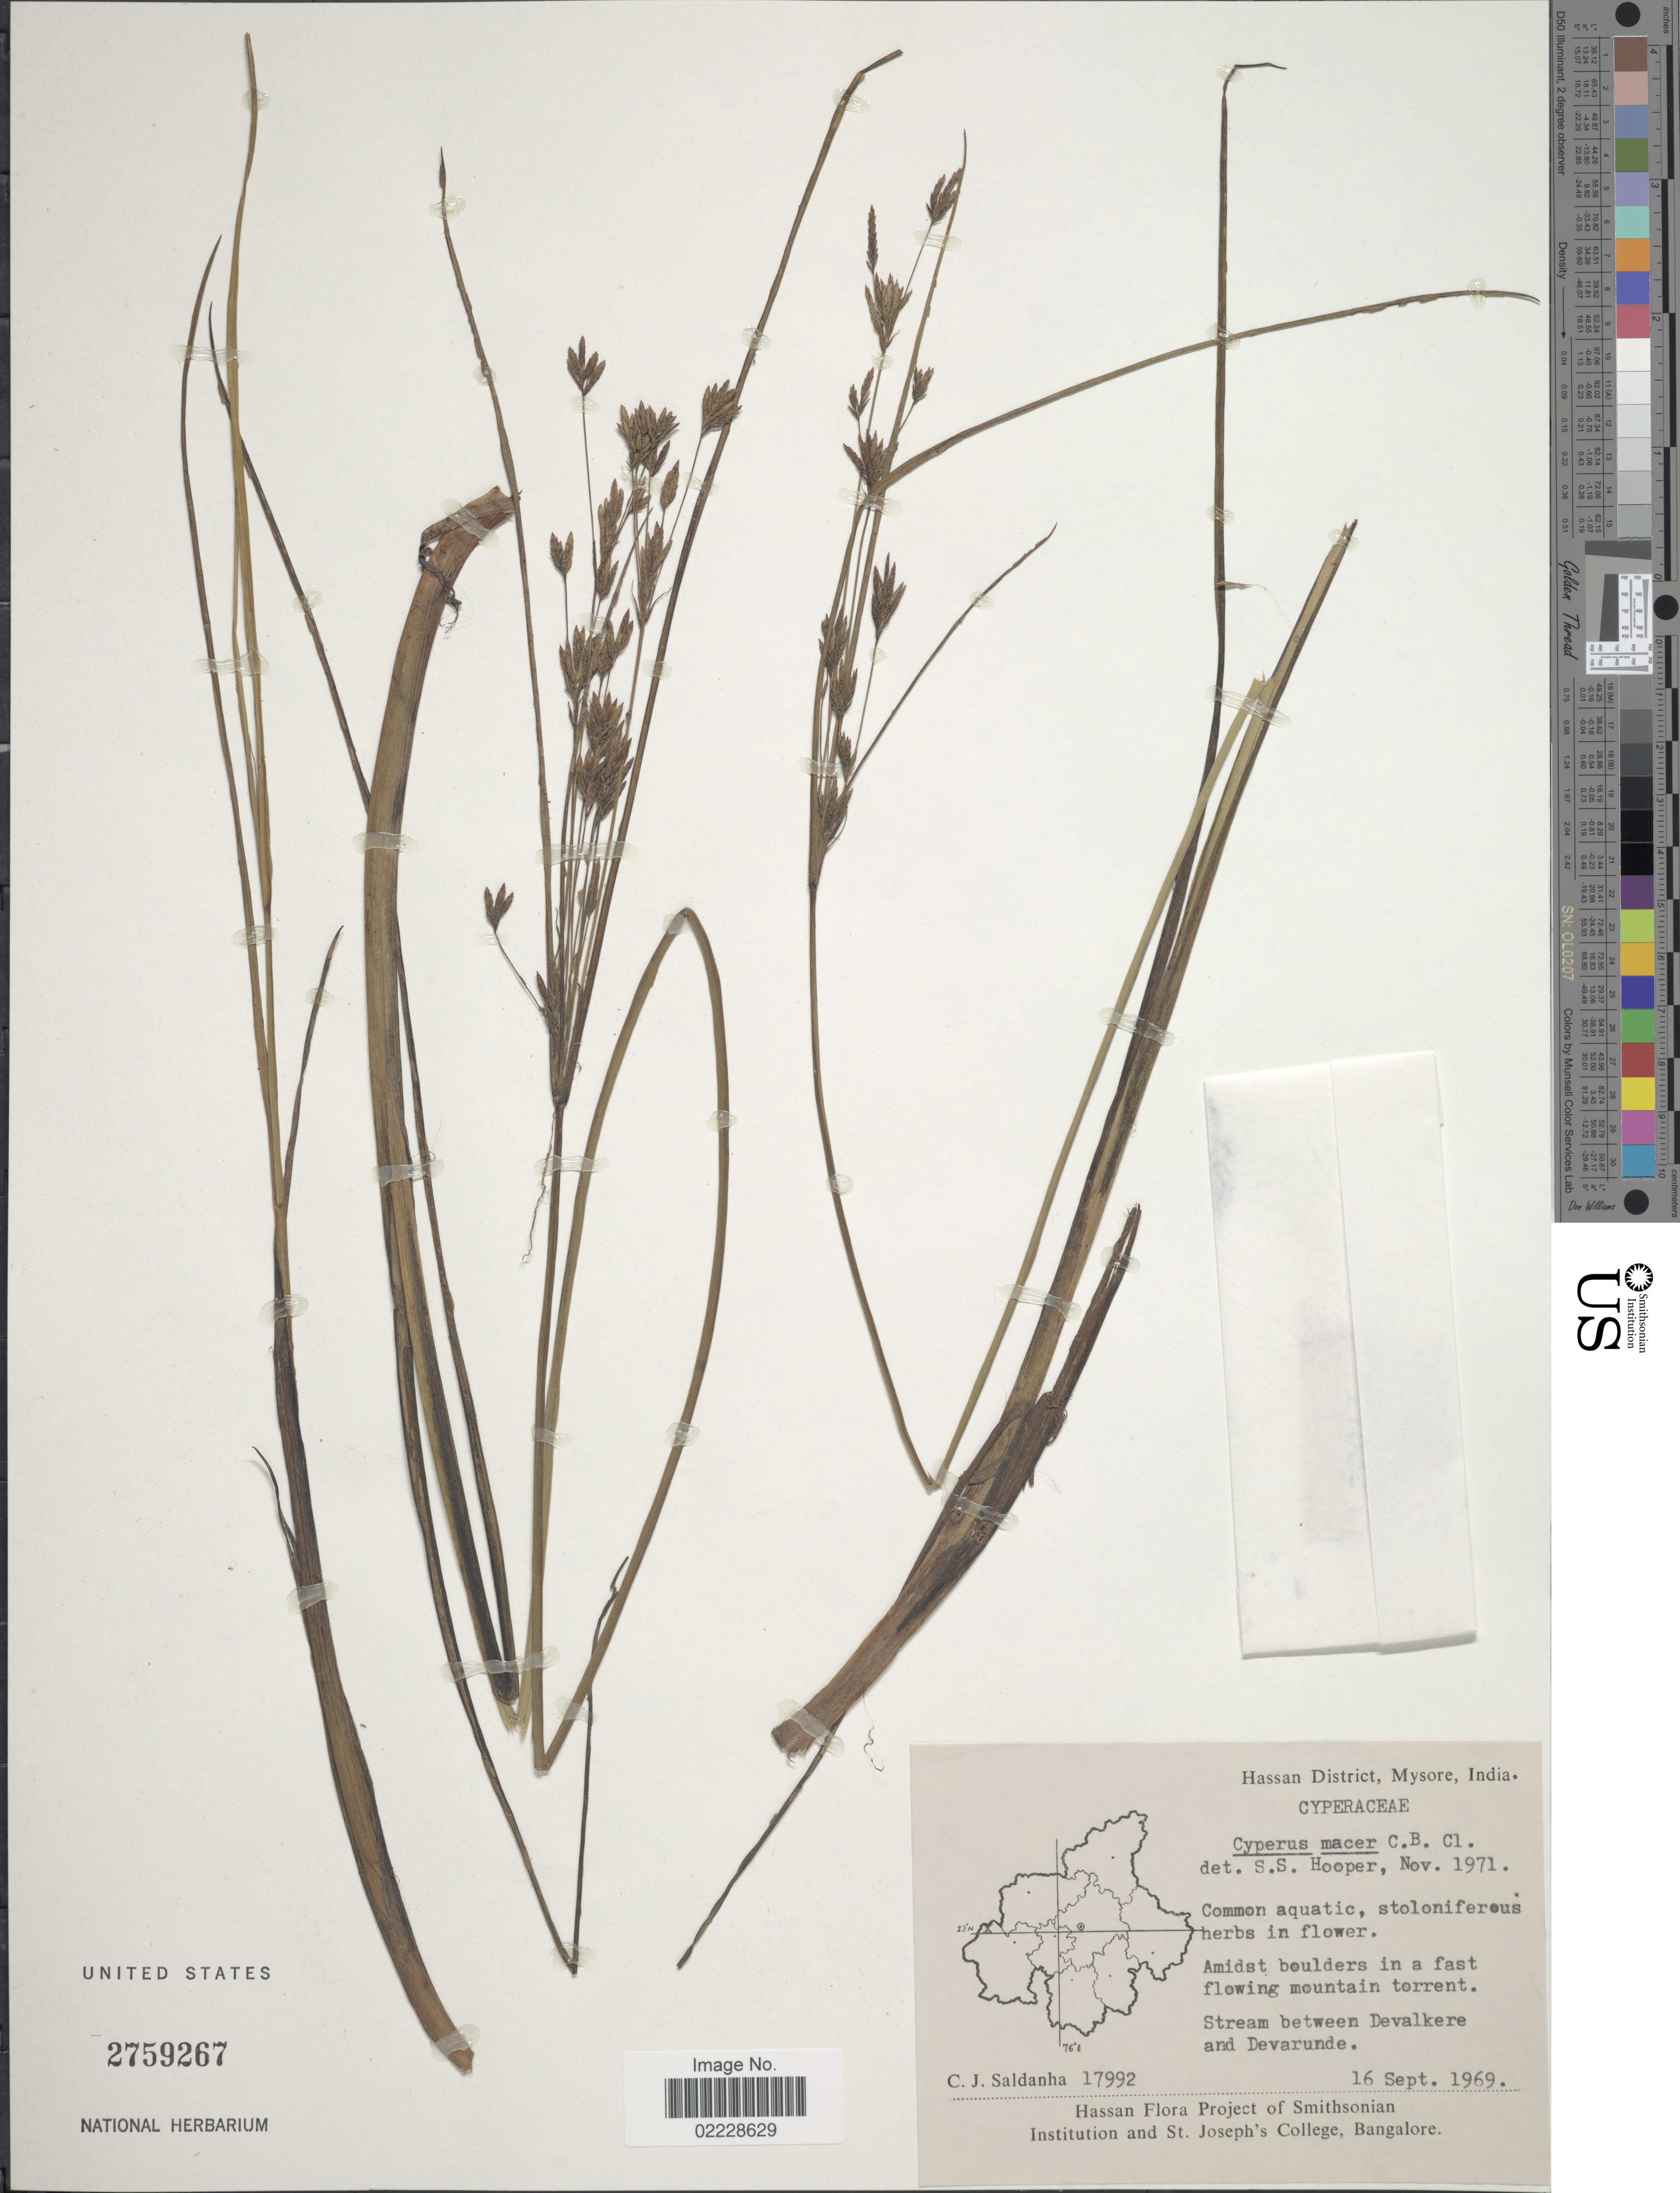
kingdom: Plantae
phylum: Tracheophyta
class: Liliopsida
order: Poales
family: Cyperaceae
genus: Cyperus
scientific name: Cyperus macer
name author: C.B. Clarke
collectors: C. J. Saldanha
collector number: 19772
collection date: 1969-09-16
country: India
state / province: Karnataka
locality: Hassan District, Mysore, India. Stream between Devalkere and Devarunde. Amidst boulders in a fast flowing mountain torrent.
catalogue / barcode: US 2759267